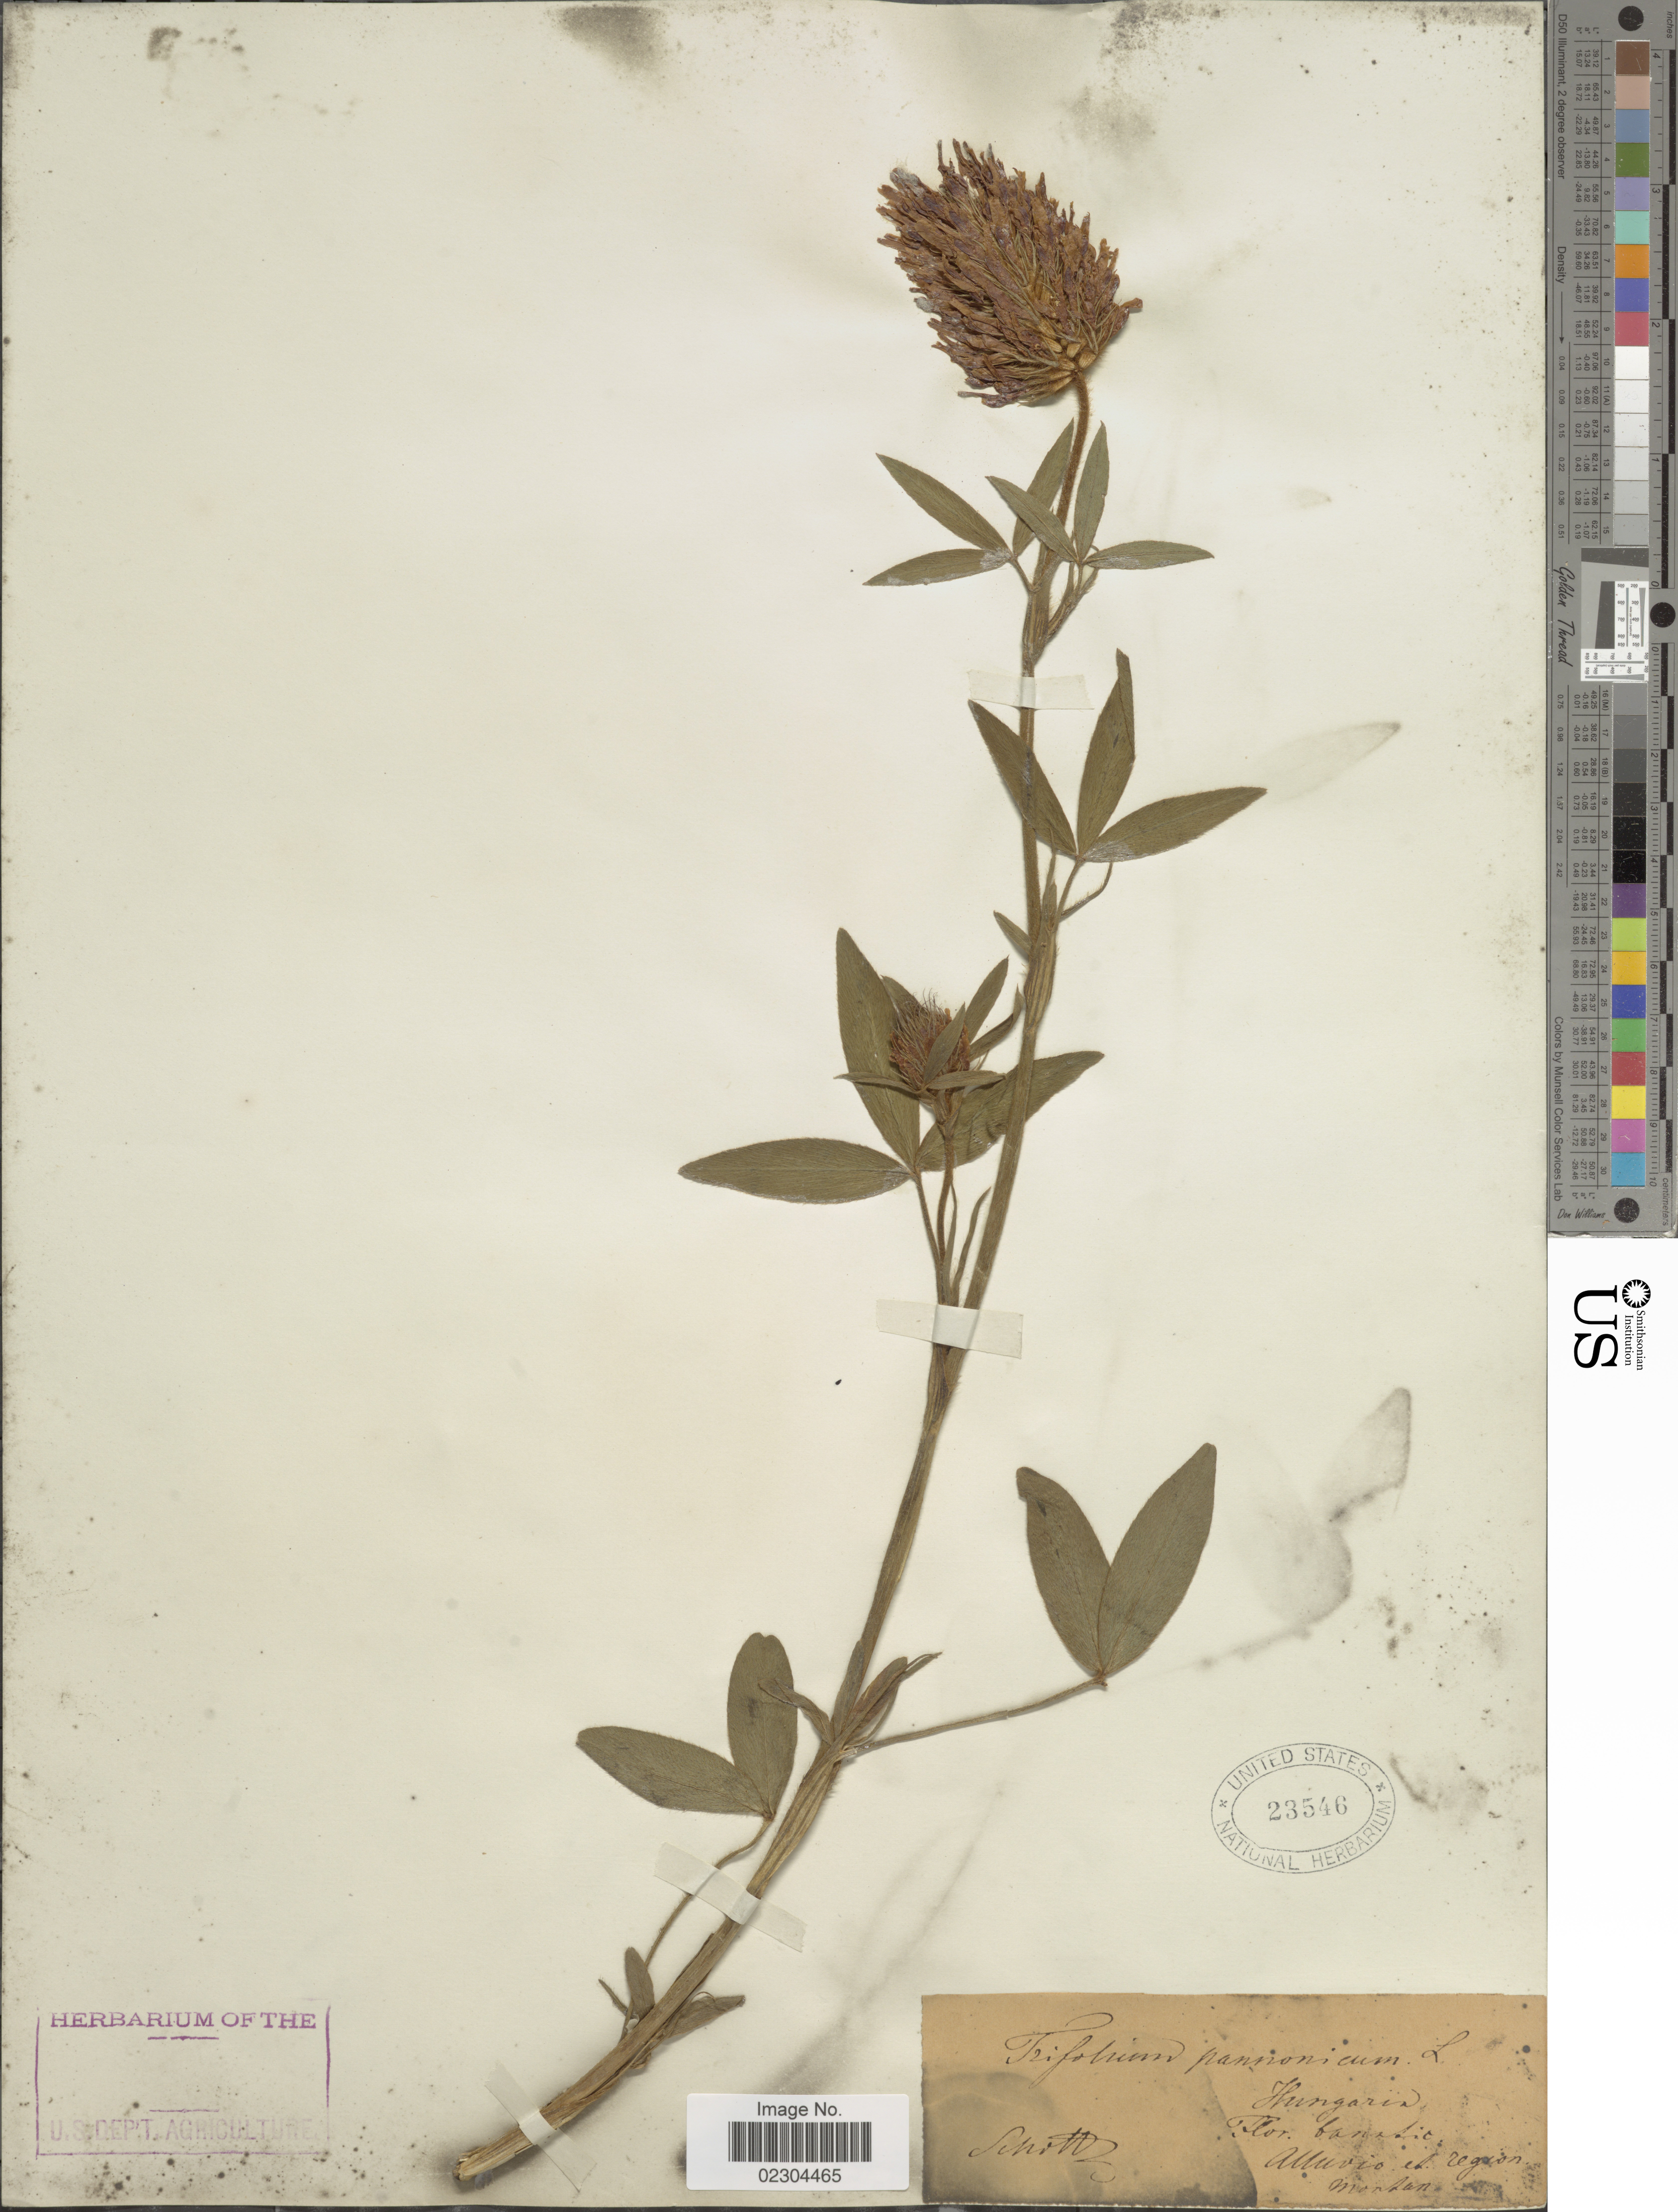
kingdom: Plantae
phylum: Tracheophyta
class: Magnoliopsida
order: Fabales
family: Fabaceae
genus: Trifolium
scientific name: Trifolium pannonicum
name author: Jacq.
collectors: Schott, --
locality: Flor. Banatio, Alluvio, et region montan.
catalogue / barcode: US 23546